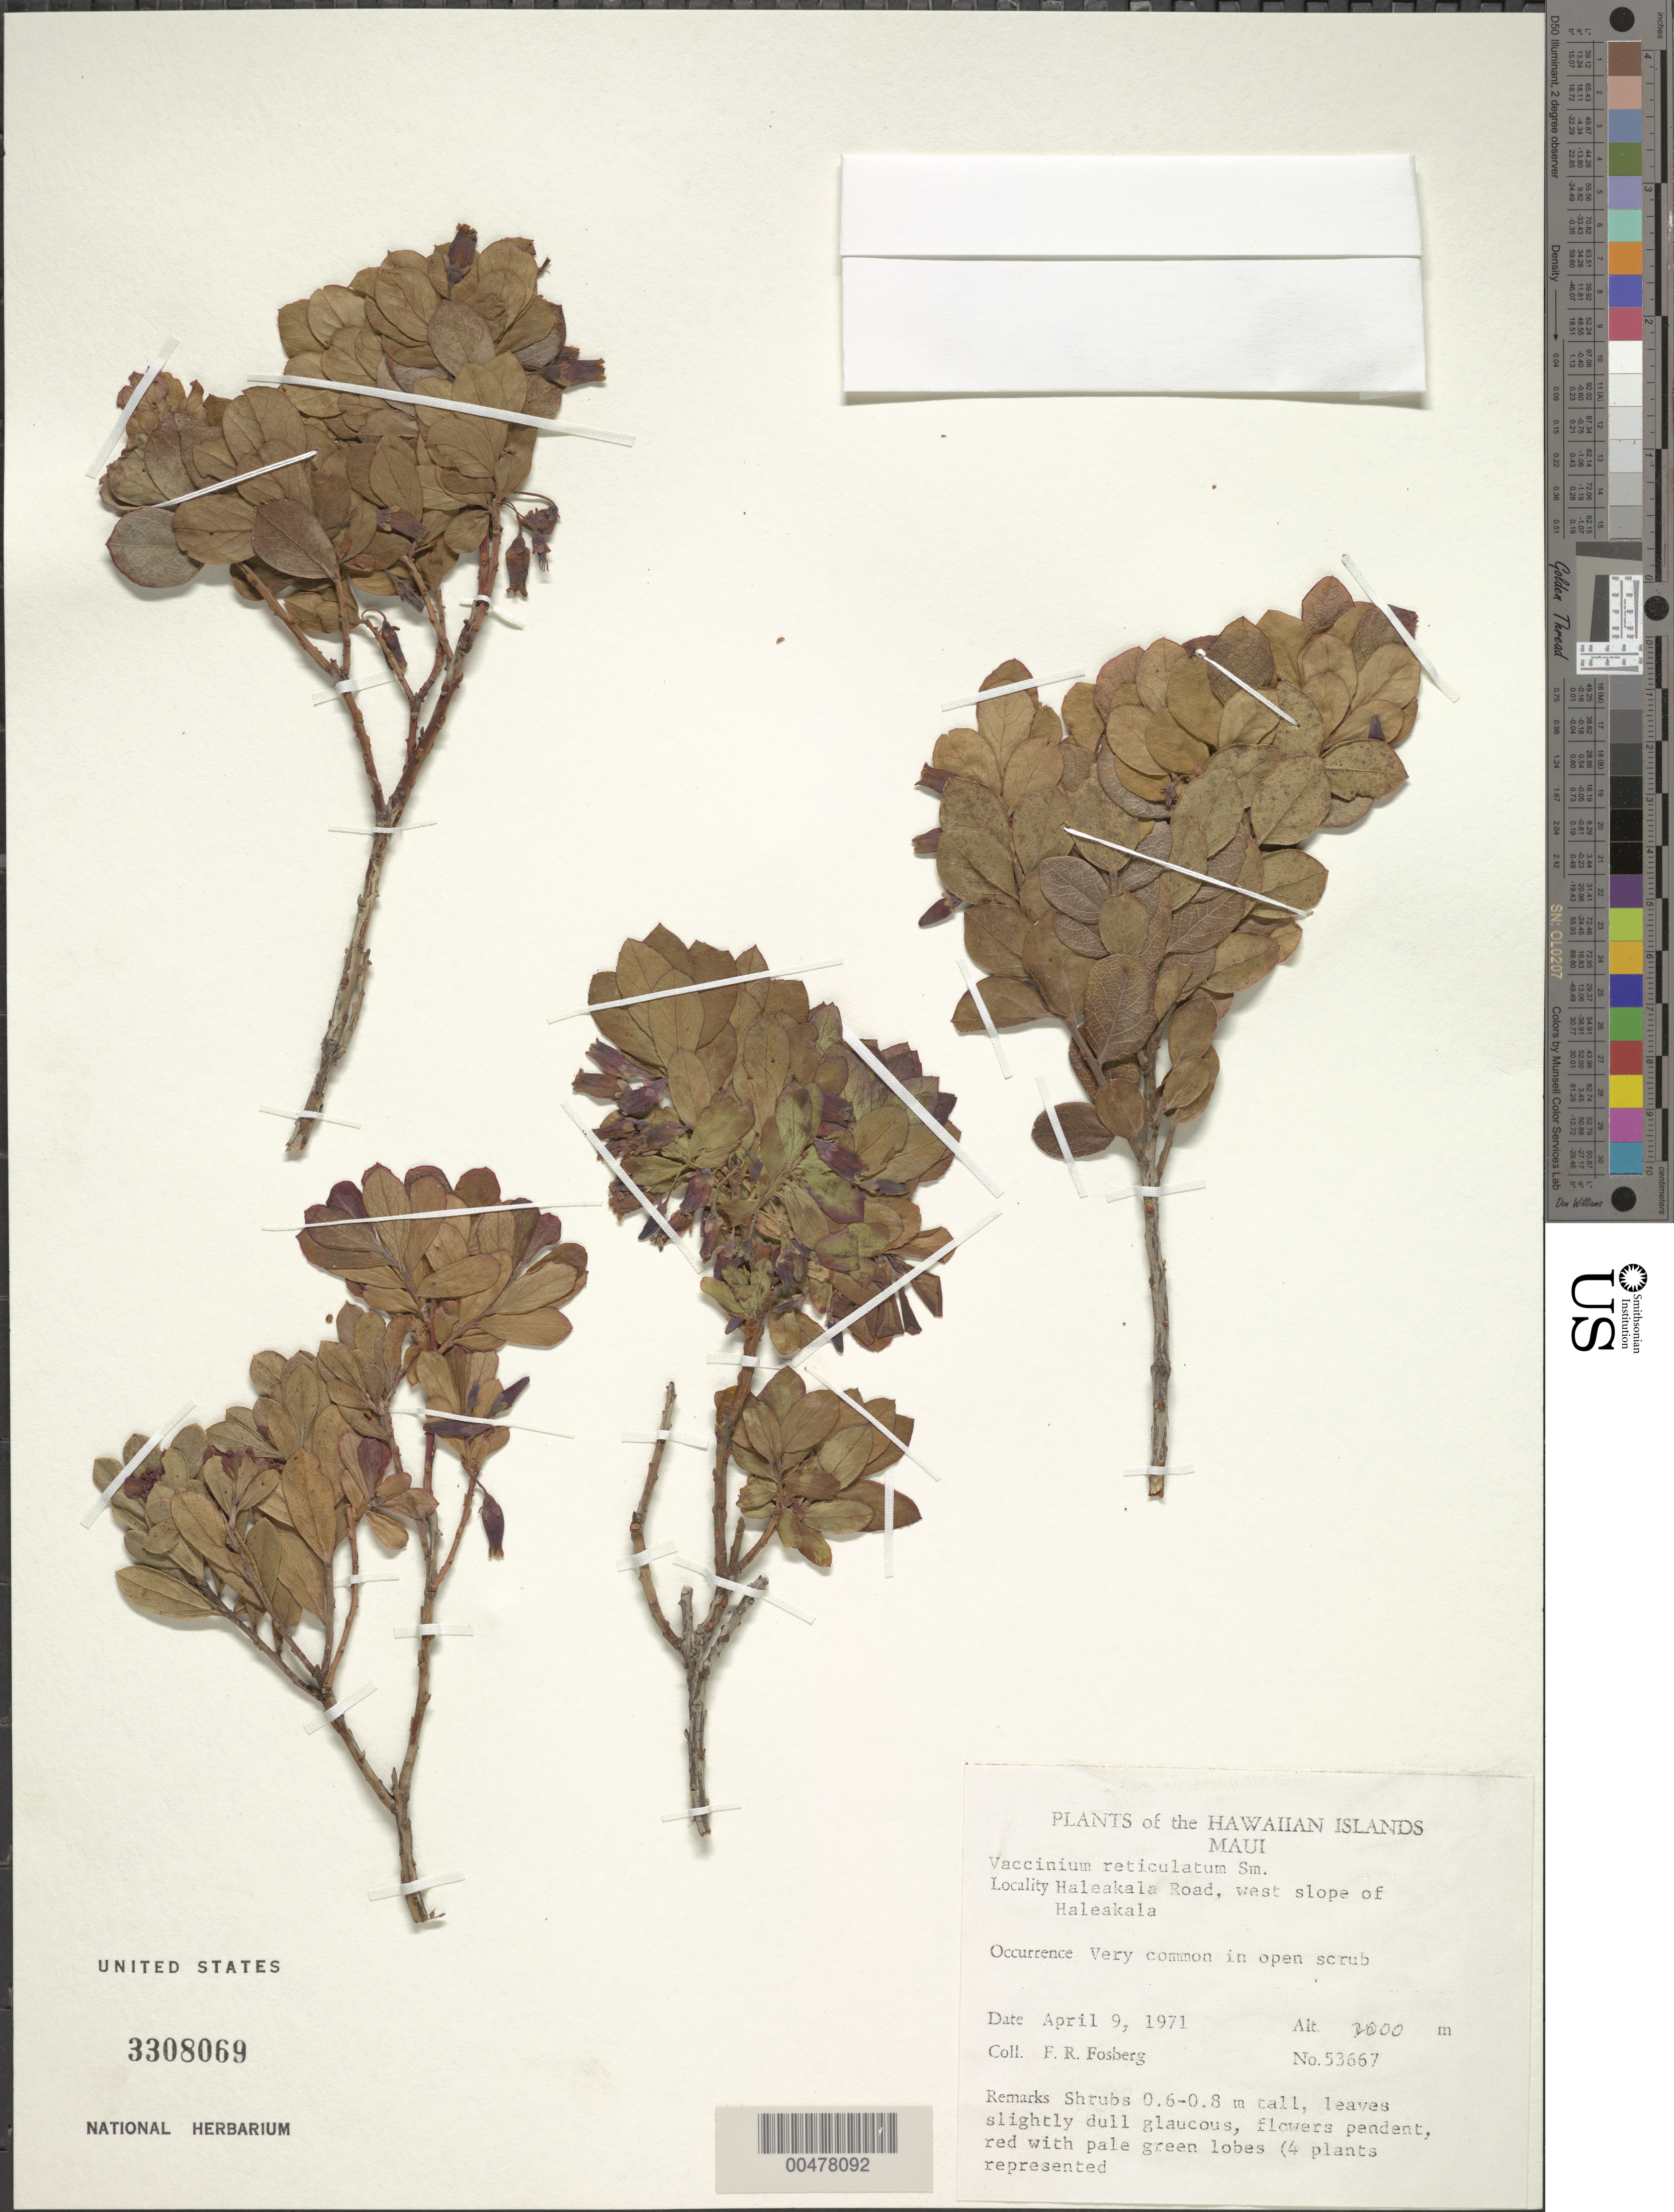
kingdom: Plantae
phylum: Tracheophyta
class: Magnoliopsida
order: Ericales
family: Ericaceae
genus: Vaccinium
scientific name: Vaccinium reticulatum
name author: Sm.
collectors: F. R. Fosberg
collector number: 53667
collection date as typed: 9 Apr 1971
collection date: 1971-04-09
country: United States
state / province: Hawaii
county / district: Maui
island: Maui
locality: Haleakala Rd, W slope of Haleakala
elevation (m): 2000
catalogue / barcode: US 3308069